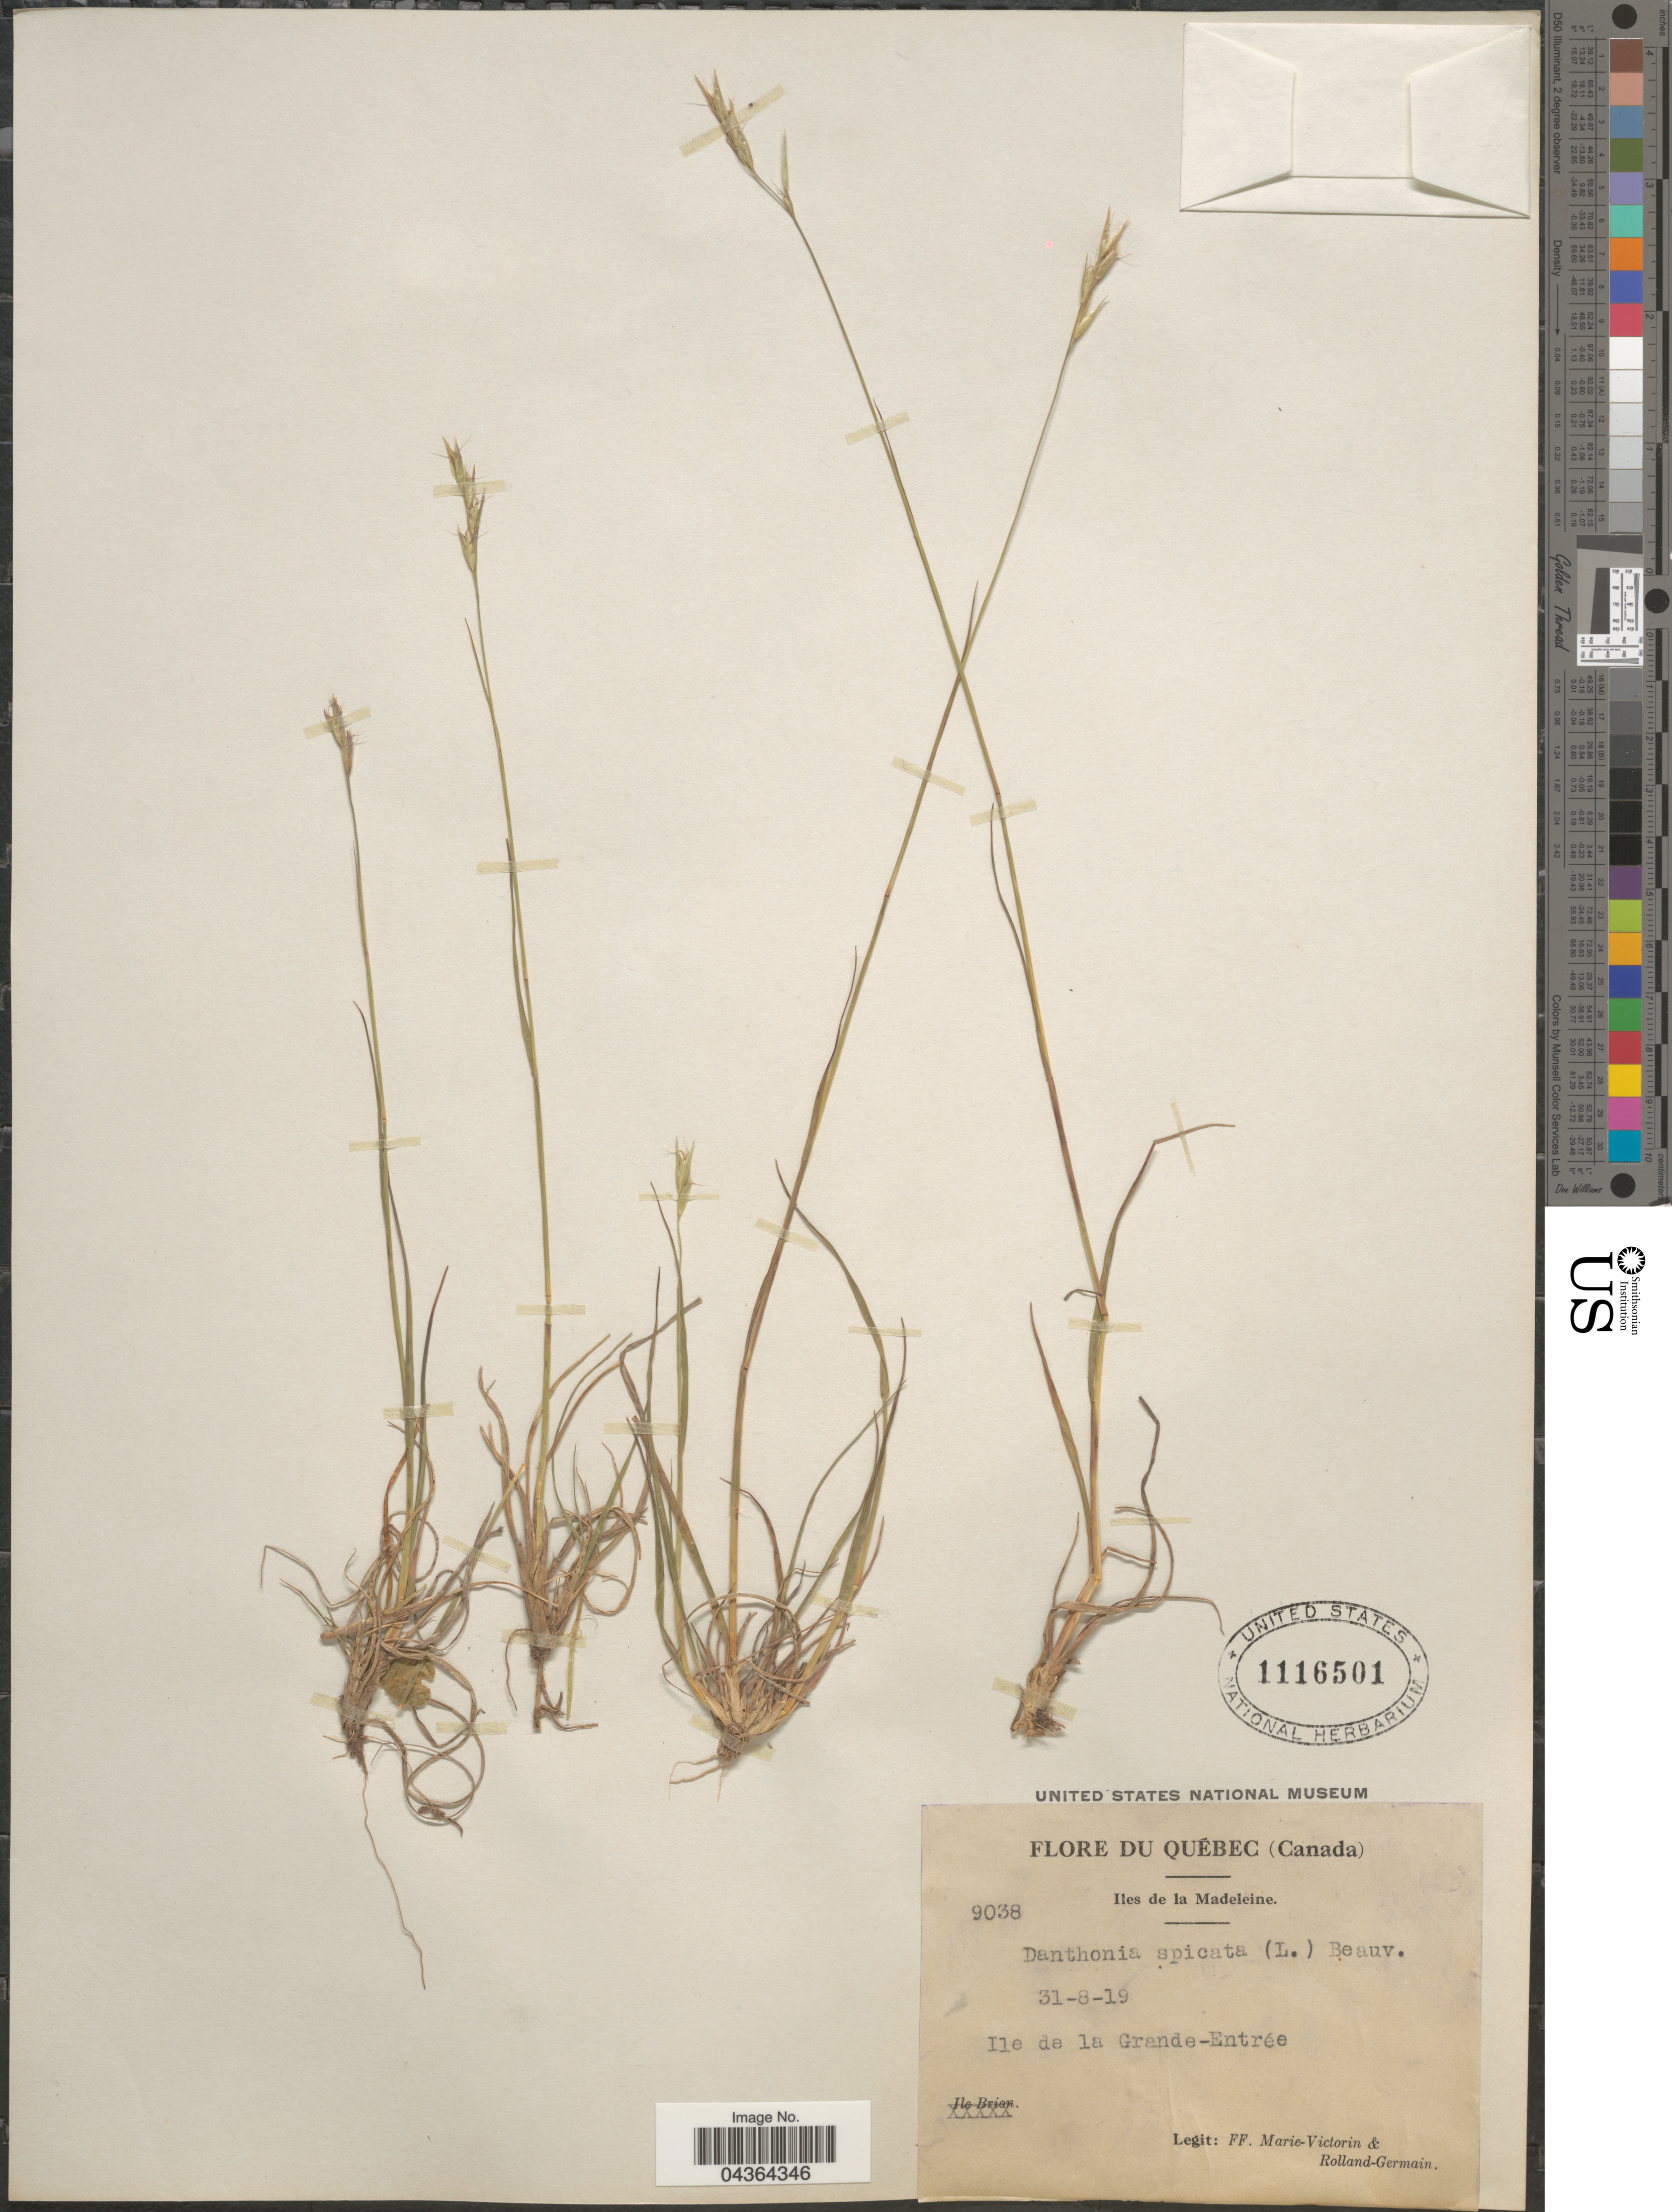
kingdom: Plantae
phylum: Tracheophyta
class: Liliopsida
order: Poales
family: Poaceae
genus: Danthonia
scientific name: Danthonia spicata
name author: (L.) P. Beauv. ex Roem. & Schult.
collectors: F. Marie-Victorin & Rolland-Germain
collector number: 9038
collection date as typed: Transcribed d/m/y: 31/8/19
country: Canada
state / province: Quebec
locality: Iles de la Madeleine. Ile de la Grande-Entrée.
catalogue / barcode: US 1116501